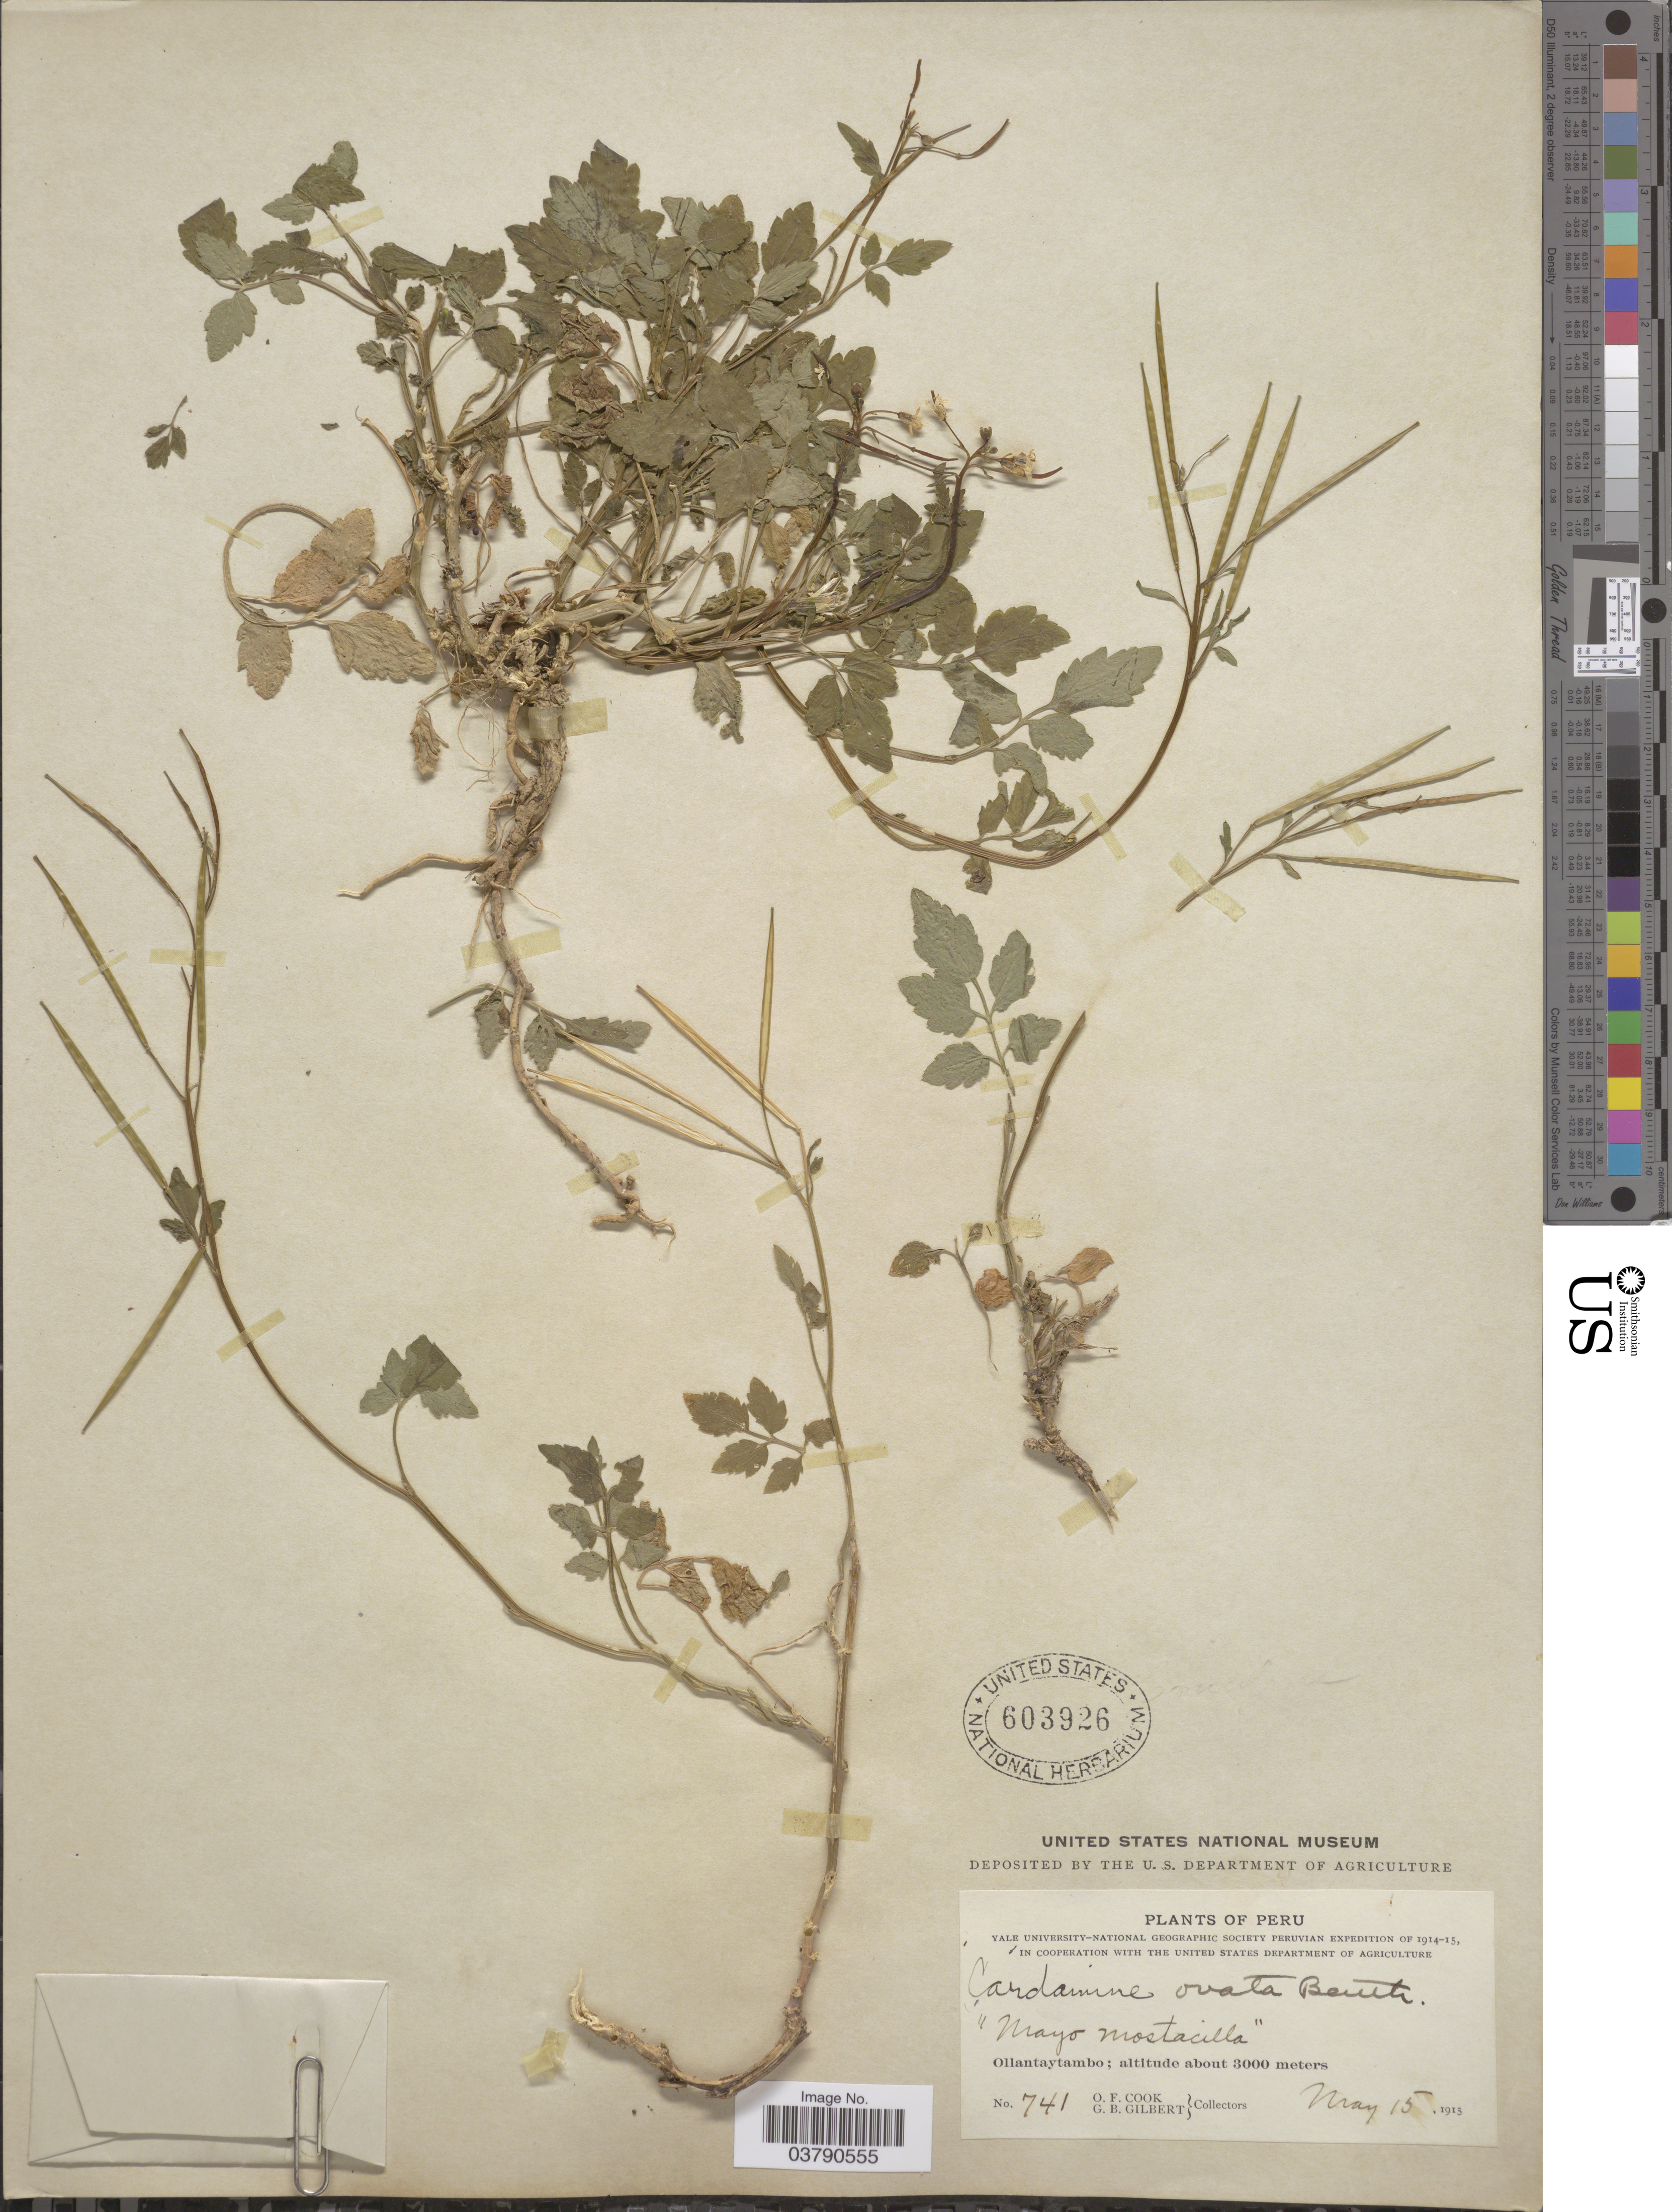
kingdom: Plantae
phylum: Tracheophyta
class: Magnoliopsida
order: Brassicales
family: Brassicaceae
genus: Cardamine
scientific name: Cardamine ovata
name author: Benth.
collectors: O. F. Cook & G. B. Gilbert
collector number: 741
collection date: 1915-05-15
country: Peru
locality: Ollantaytambo.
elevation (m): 3000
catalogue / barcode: US 603926